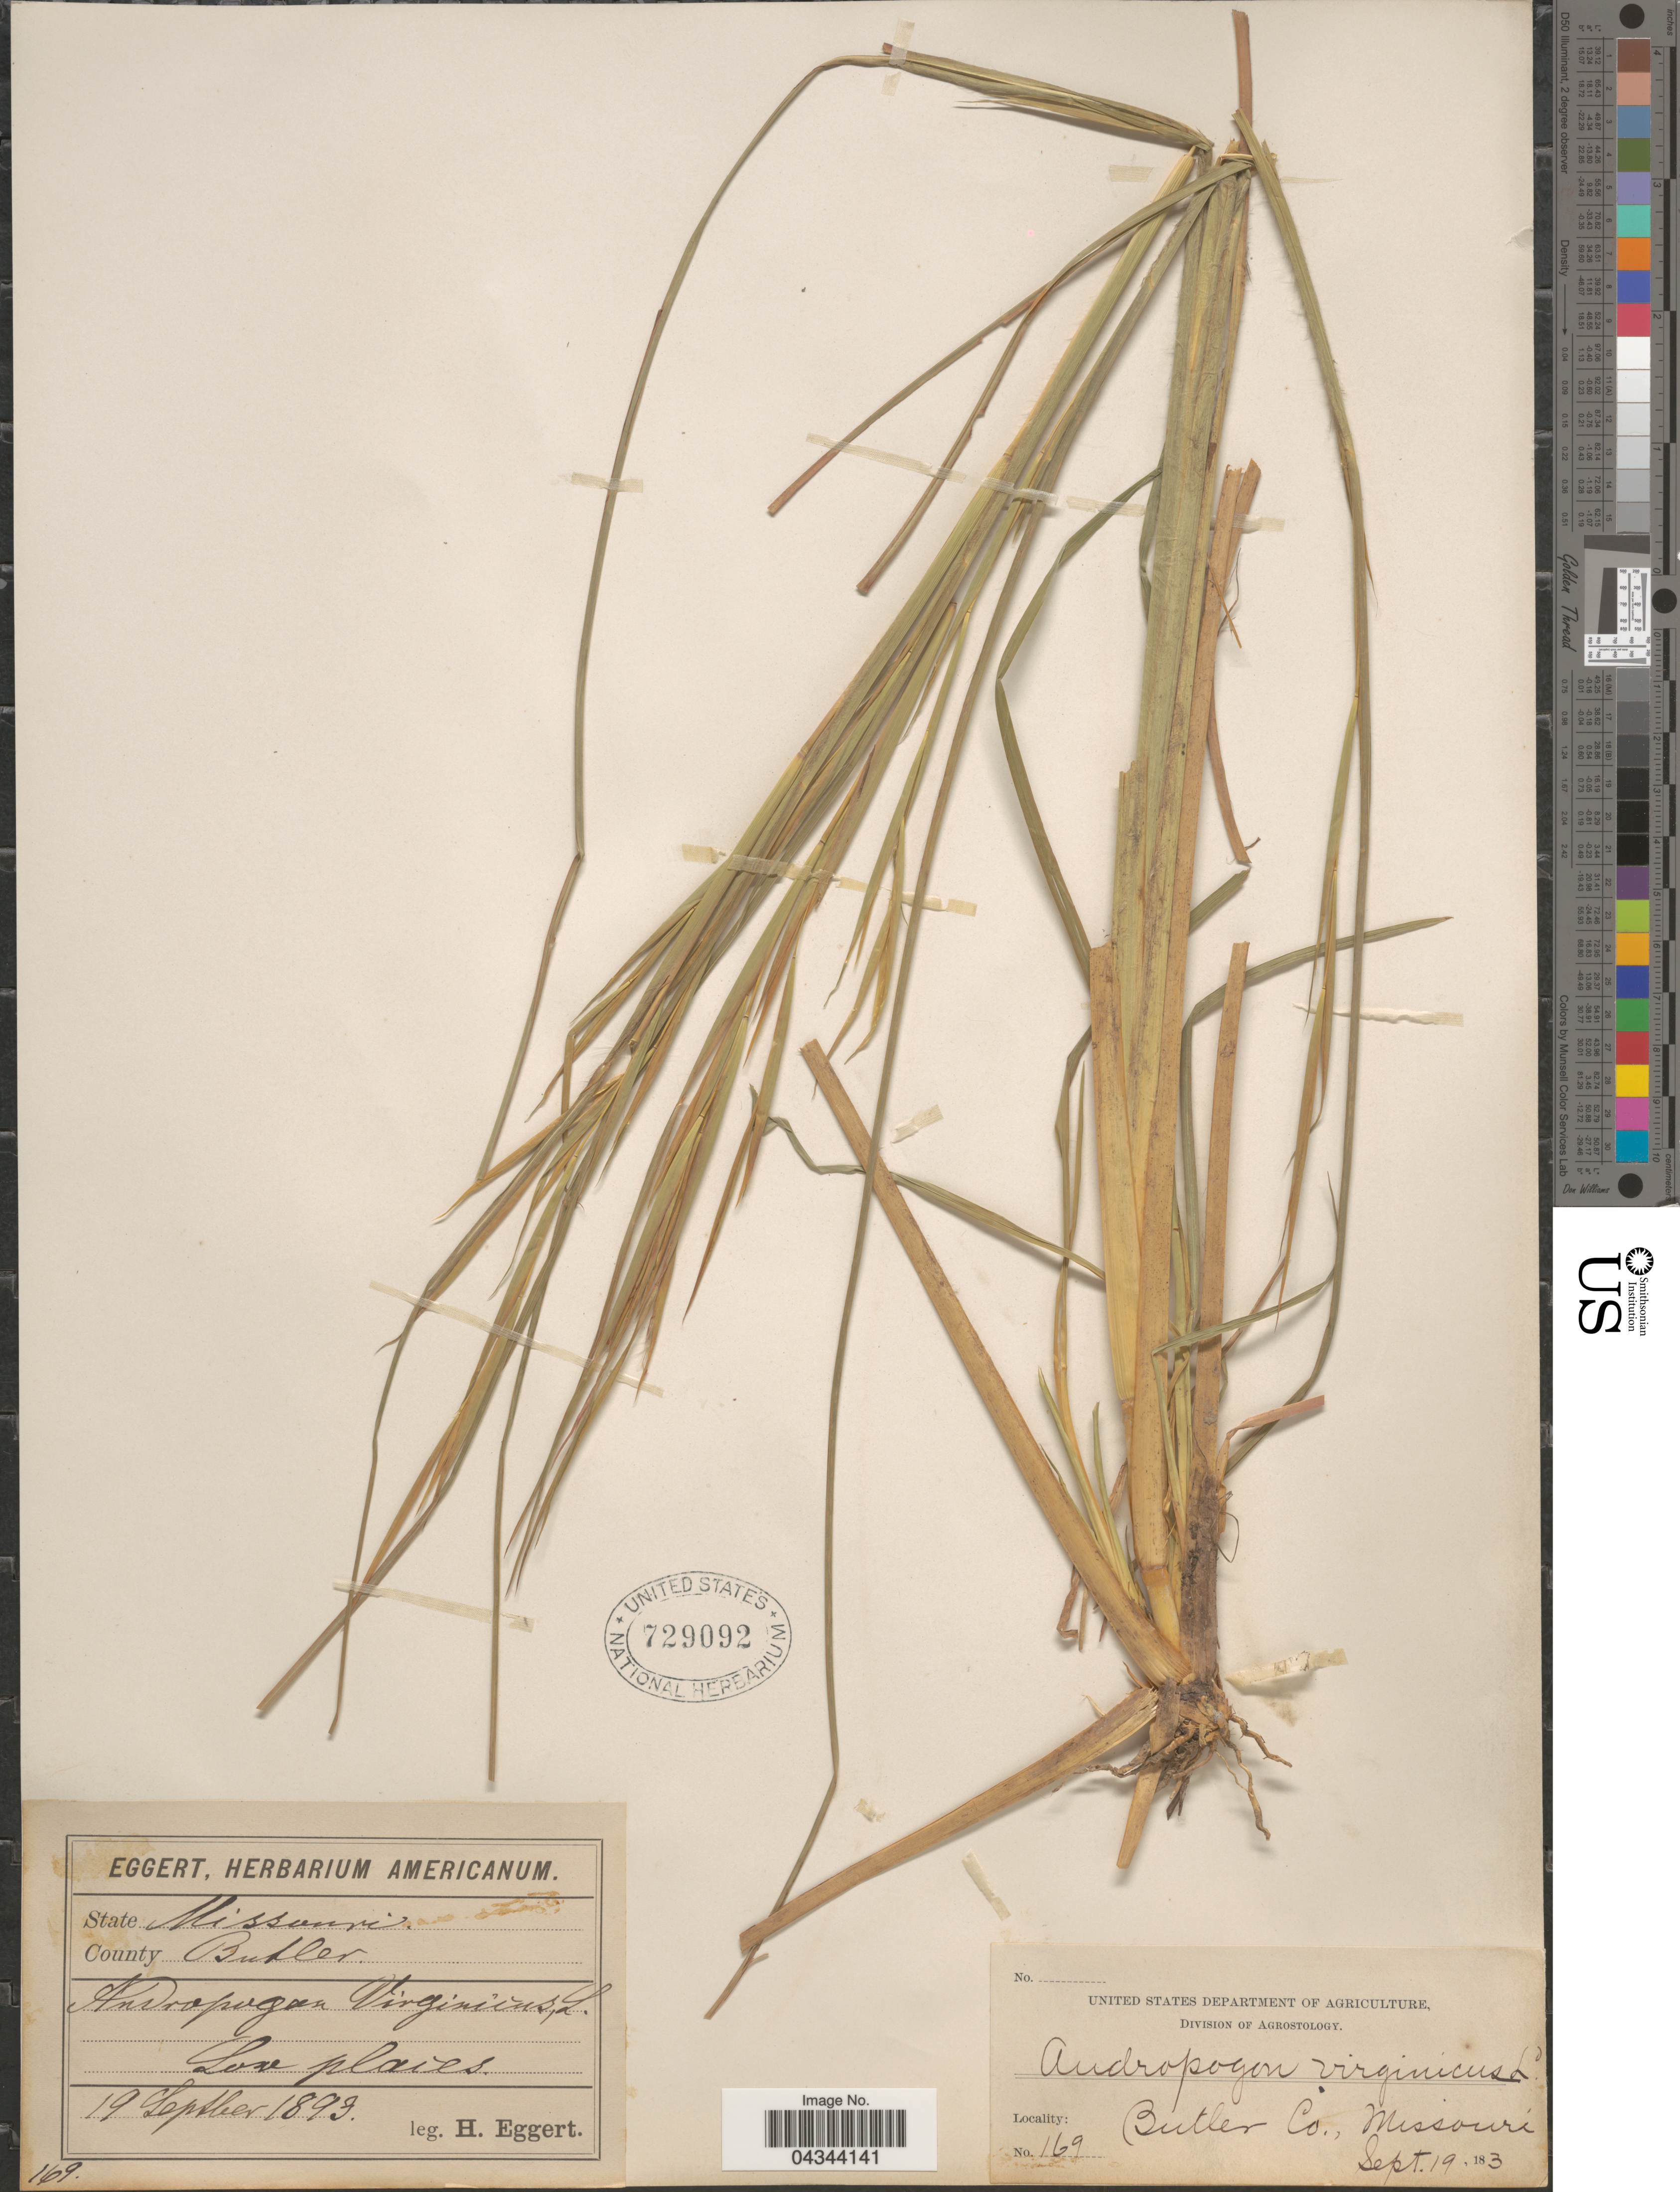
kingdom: Plantae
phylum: Tracheophyta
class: Liliopsida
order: Poales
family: Poaceae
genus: Andropogon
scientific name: Andropogon virginicus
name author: L.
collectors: H. Eggert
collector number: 169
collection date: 1893-09-19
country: United States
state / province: Missouri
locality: County Butler.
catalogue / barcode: US 729092